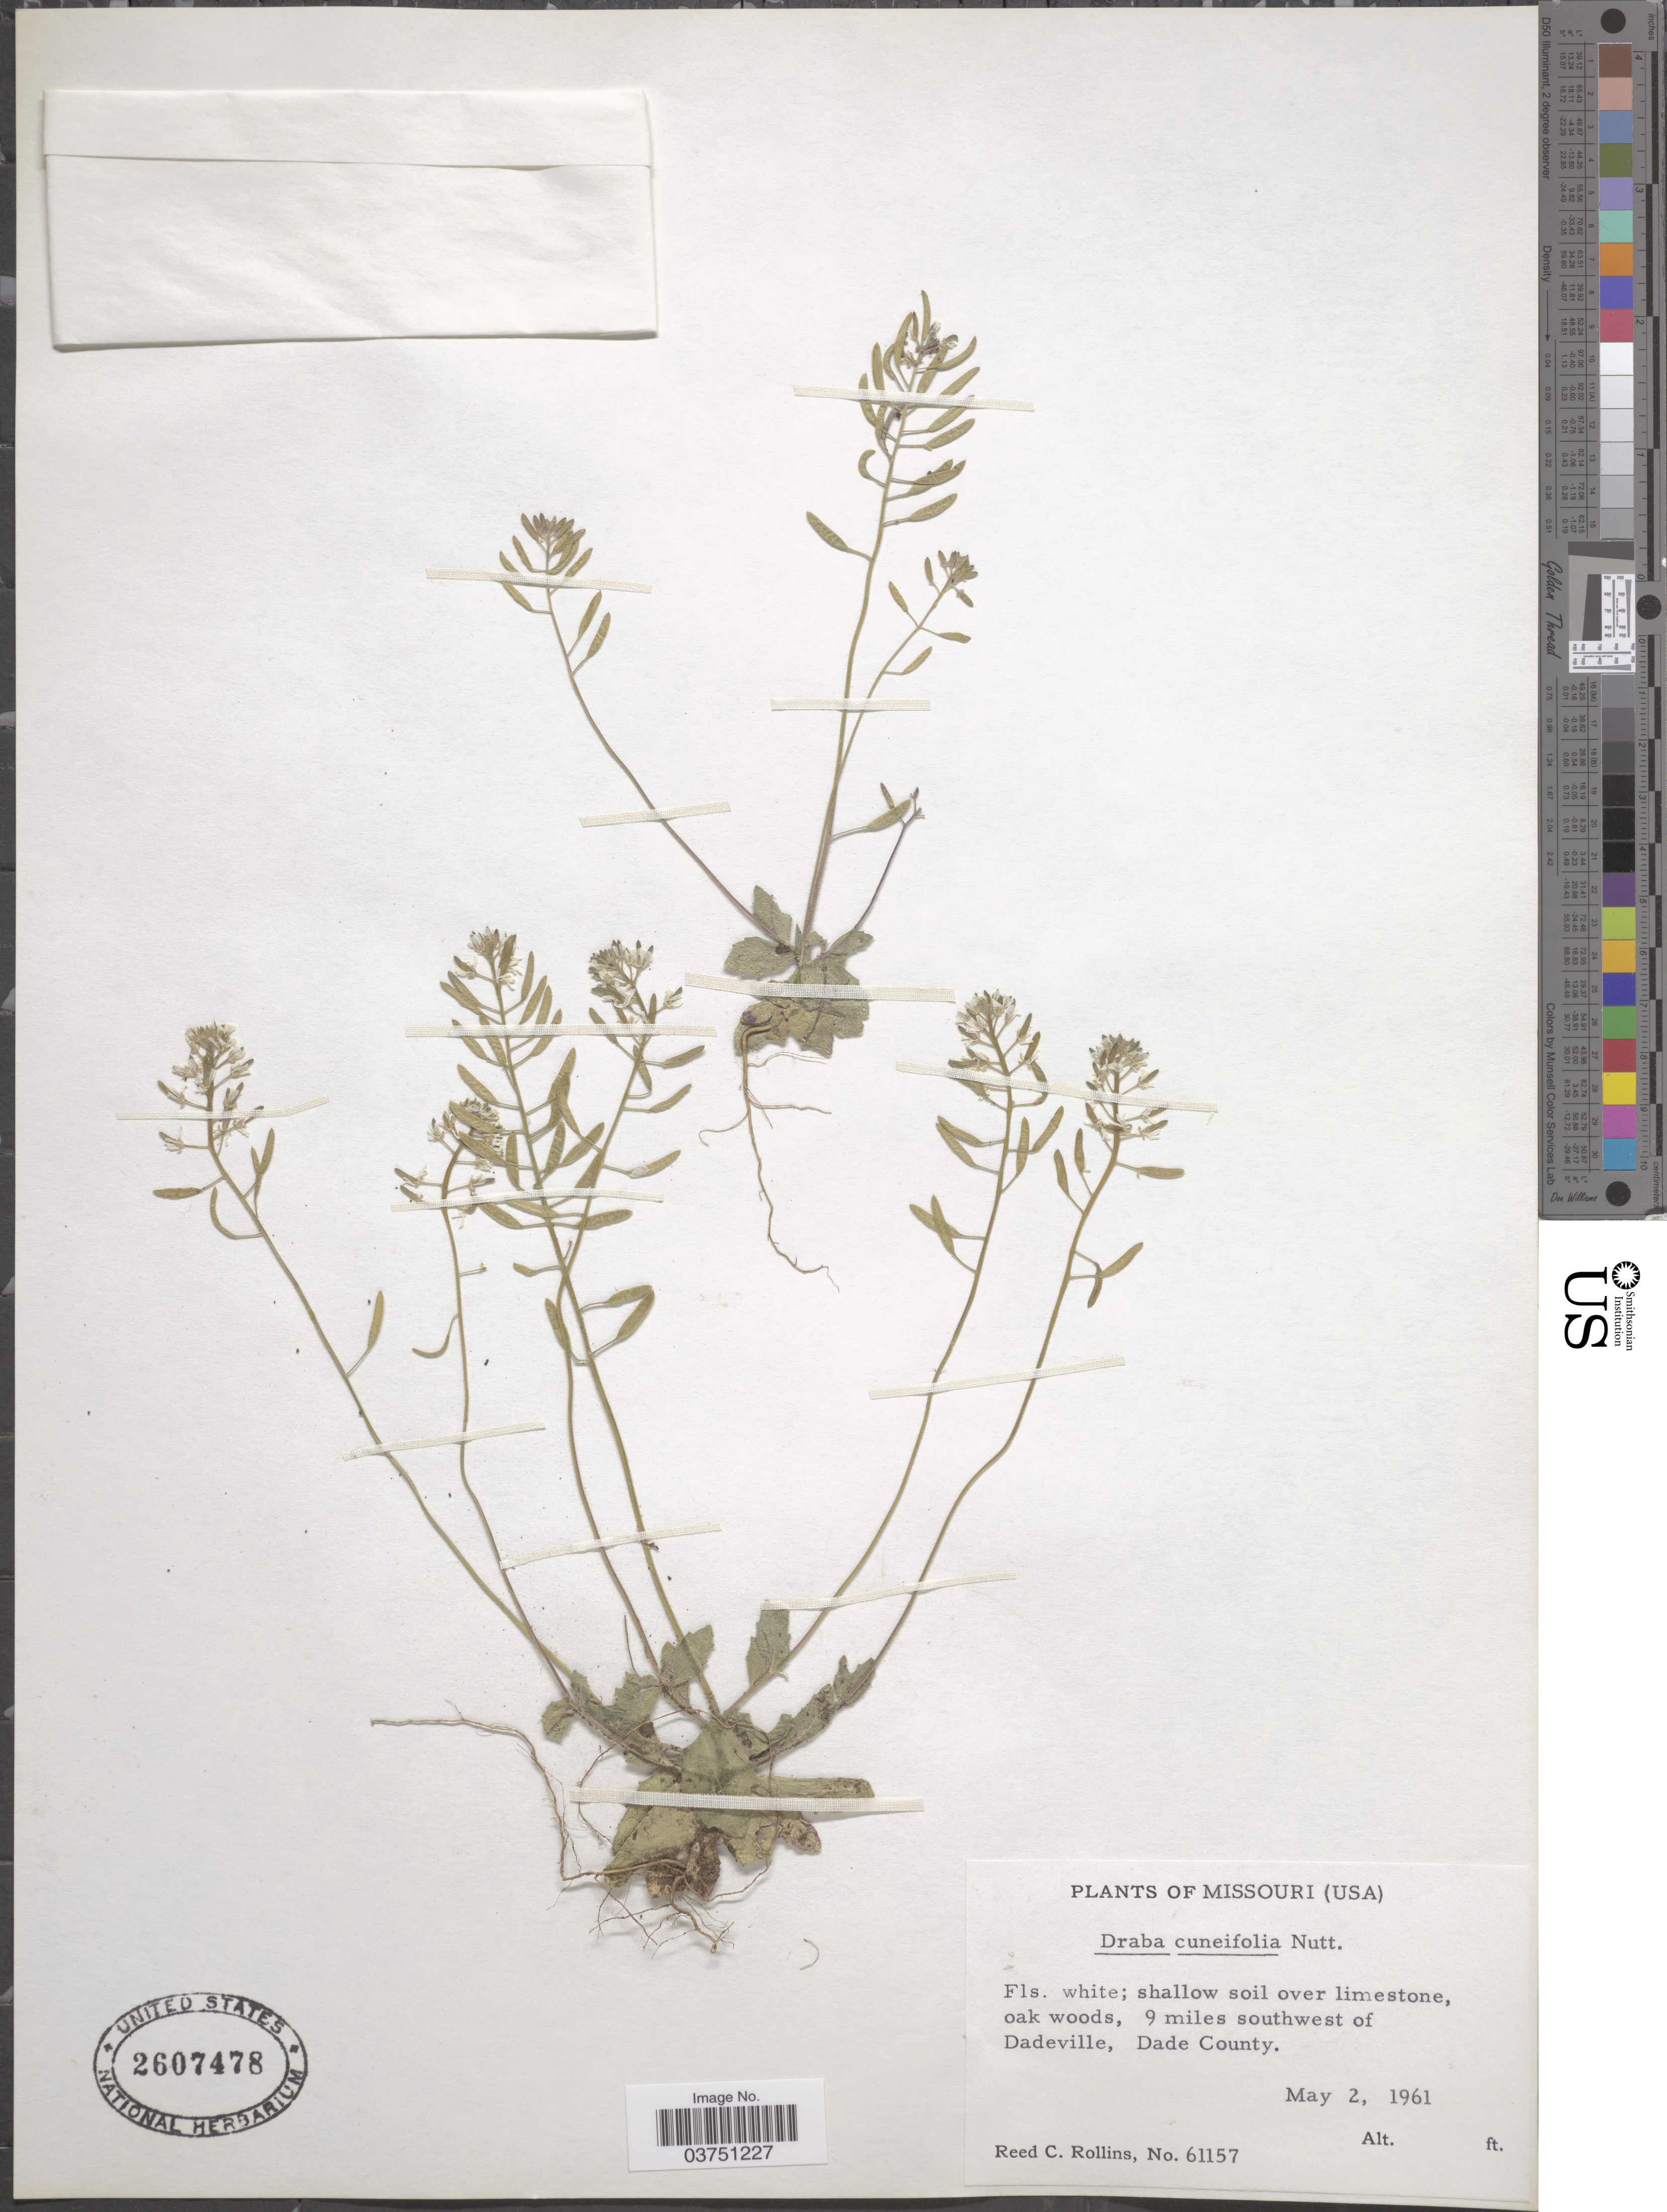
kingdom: Plantae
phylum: Tracheophyta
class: Magnoliopsida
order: Brassicales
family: Brassicaceae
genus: Draba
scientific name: Draba cuneifolia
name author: Nutt.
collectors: R. C. Rollins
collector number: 61157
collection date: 1961-05-02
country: United States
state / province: Missouri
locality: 9 miles southwest of Dadeville, Dade County.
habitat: shallow soil over limestone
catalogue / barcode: US 2607478